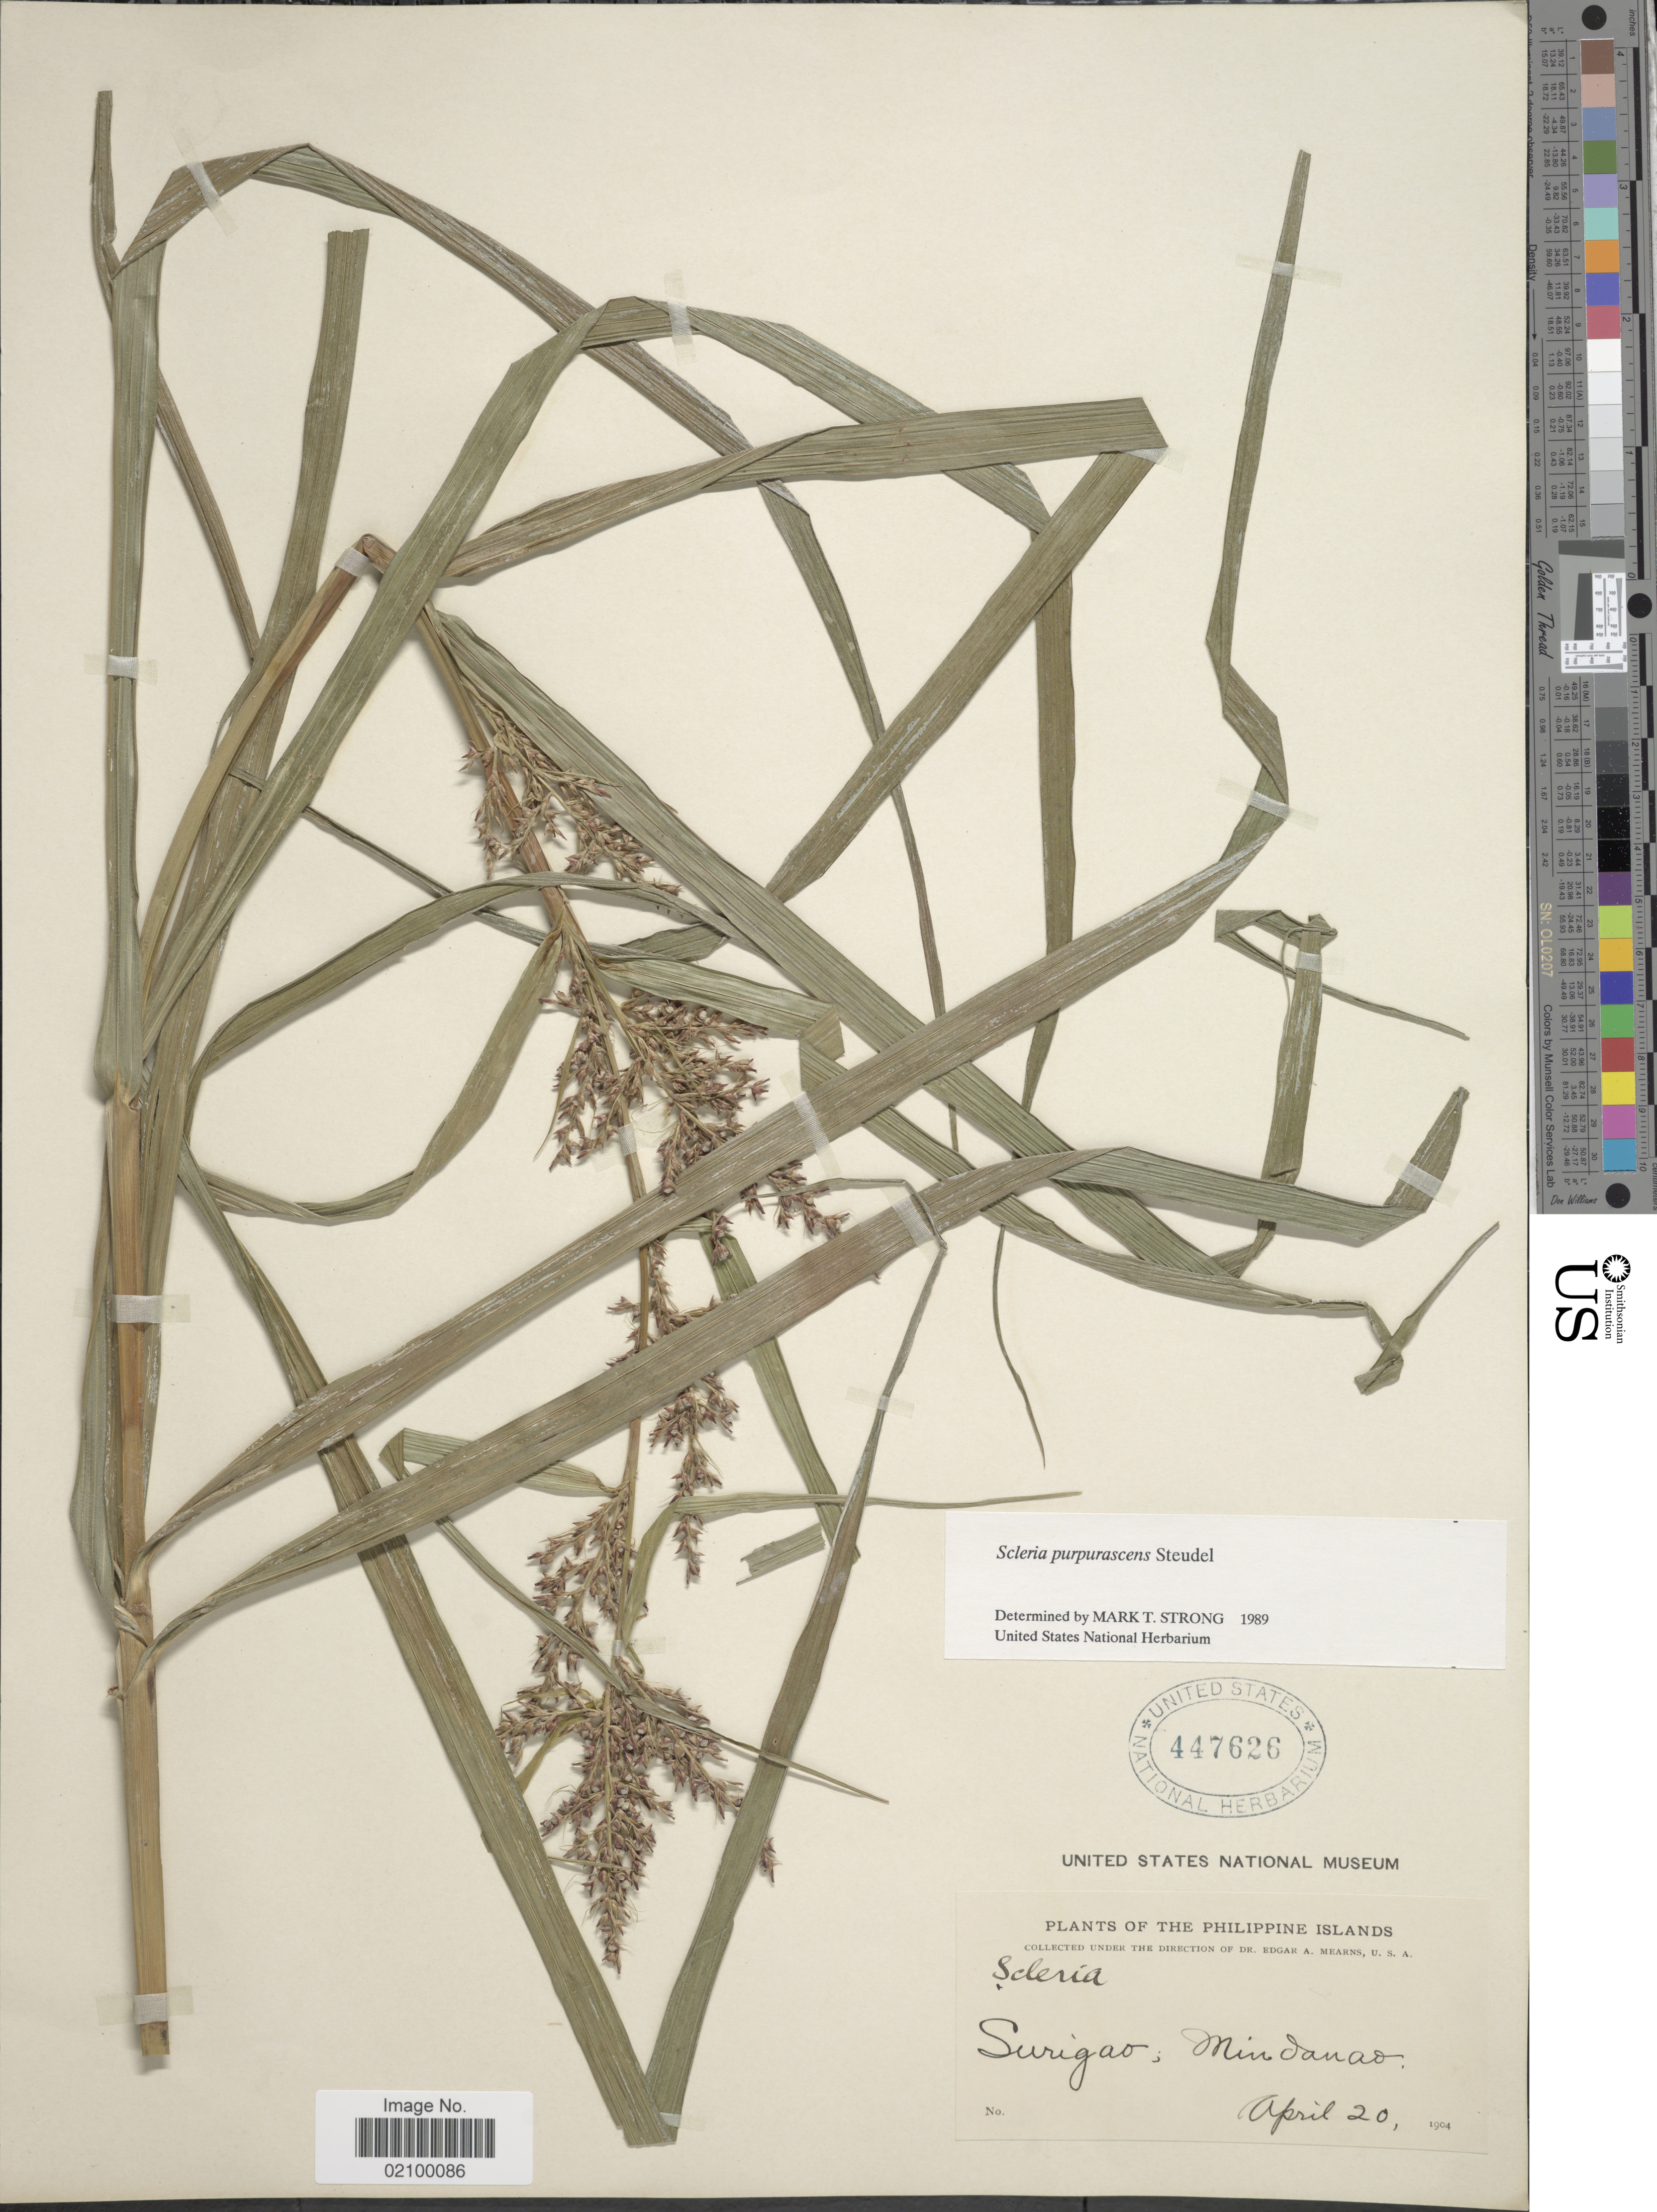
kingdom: Plantae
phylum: Tracheophyta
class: Liliopsida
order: Poales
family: Cyperaceae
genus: Scleria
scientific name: Scleria purpurascens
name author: Steud.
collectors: E. A. Mearns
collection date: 1904-04-20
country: Philippines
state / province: Caraga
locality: Surigao, Mindanao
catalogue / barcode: US 447626